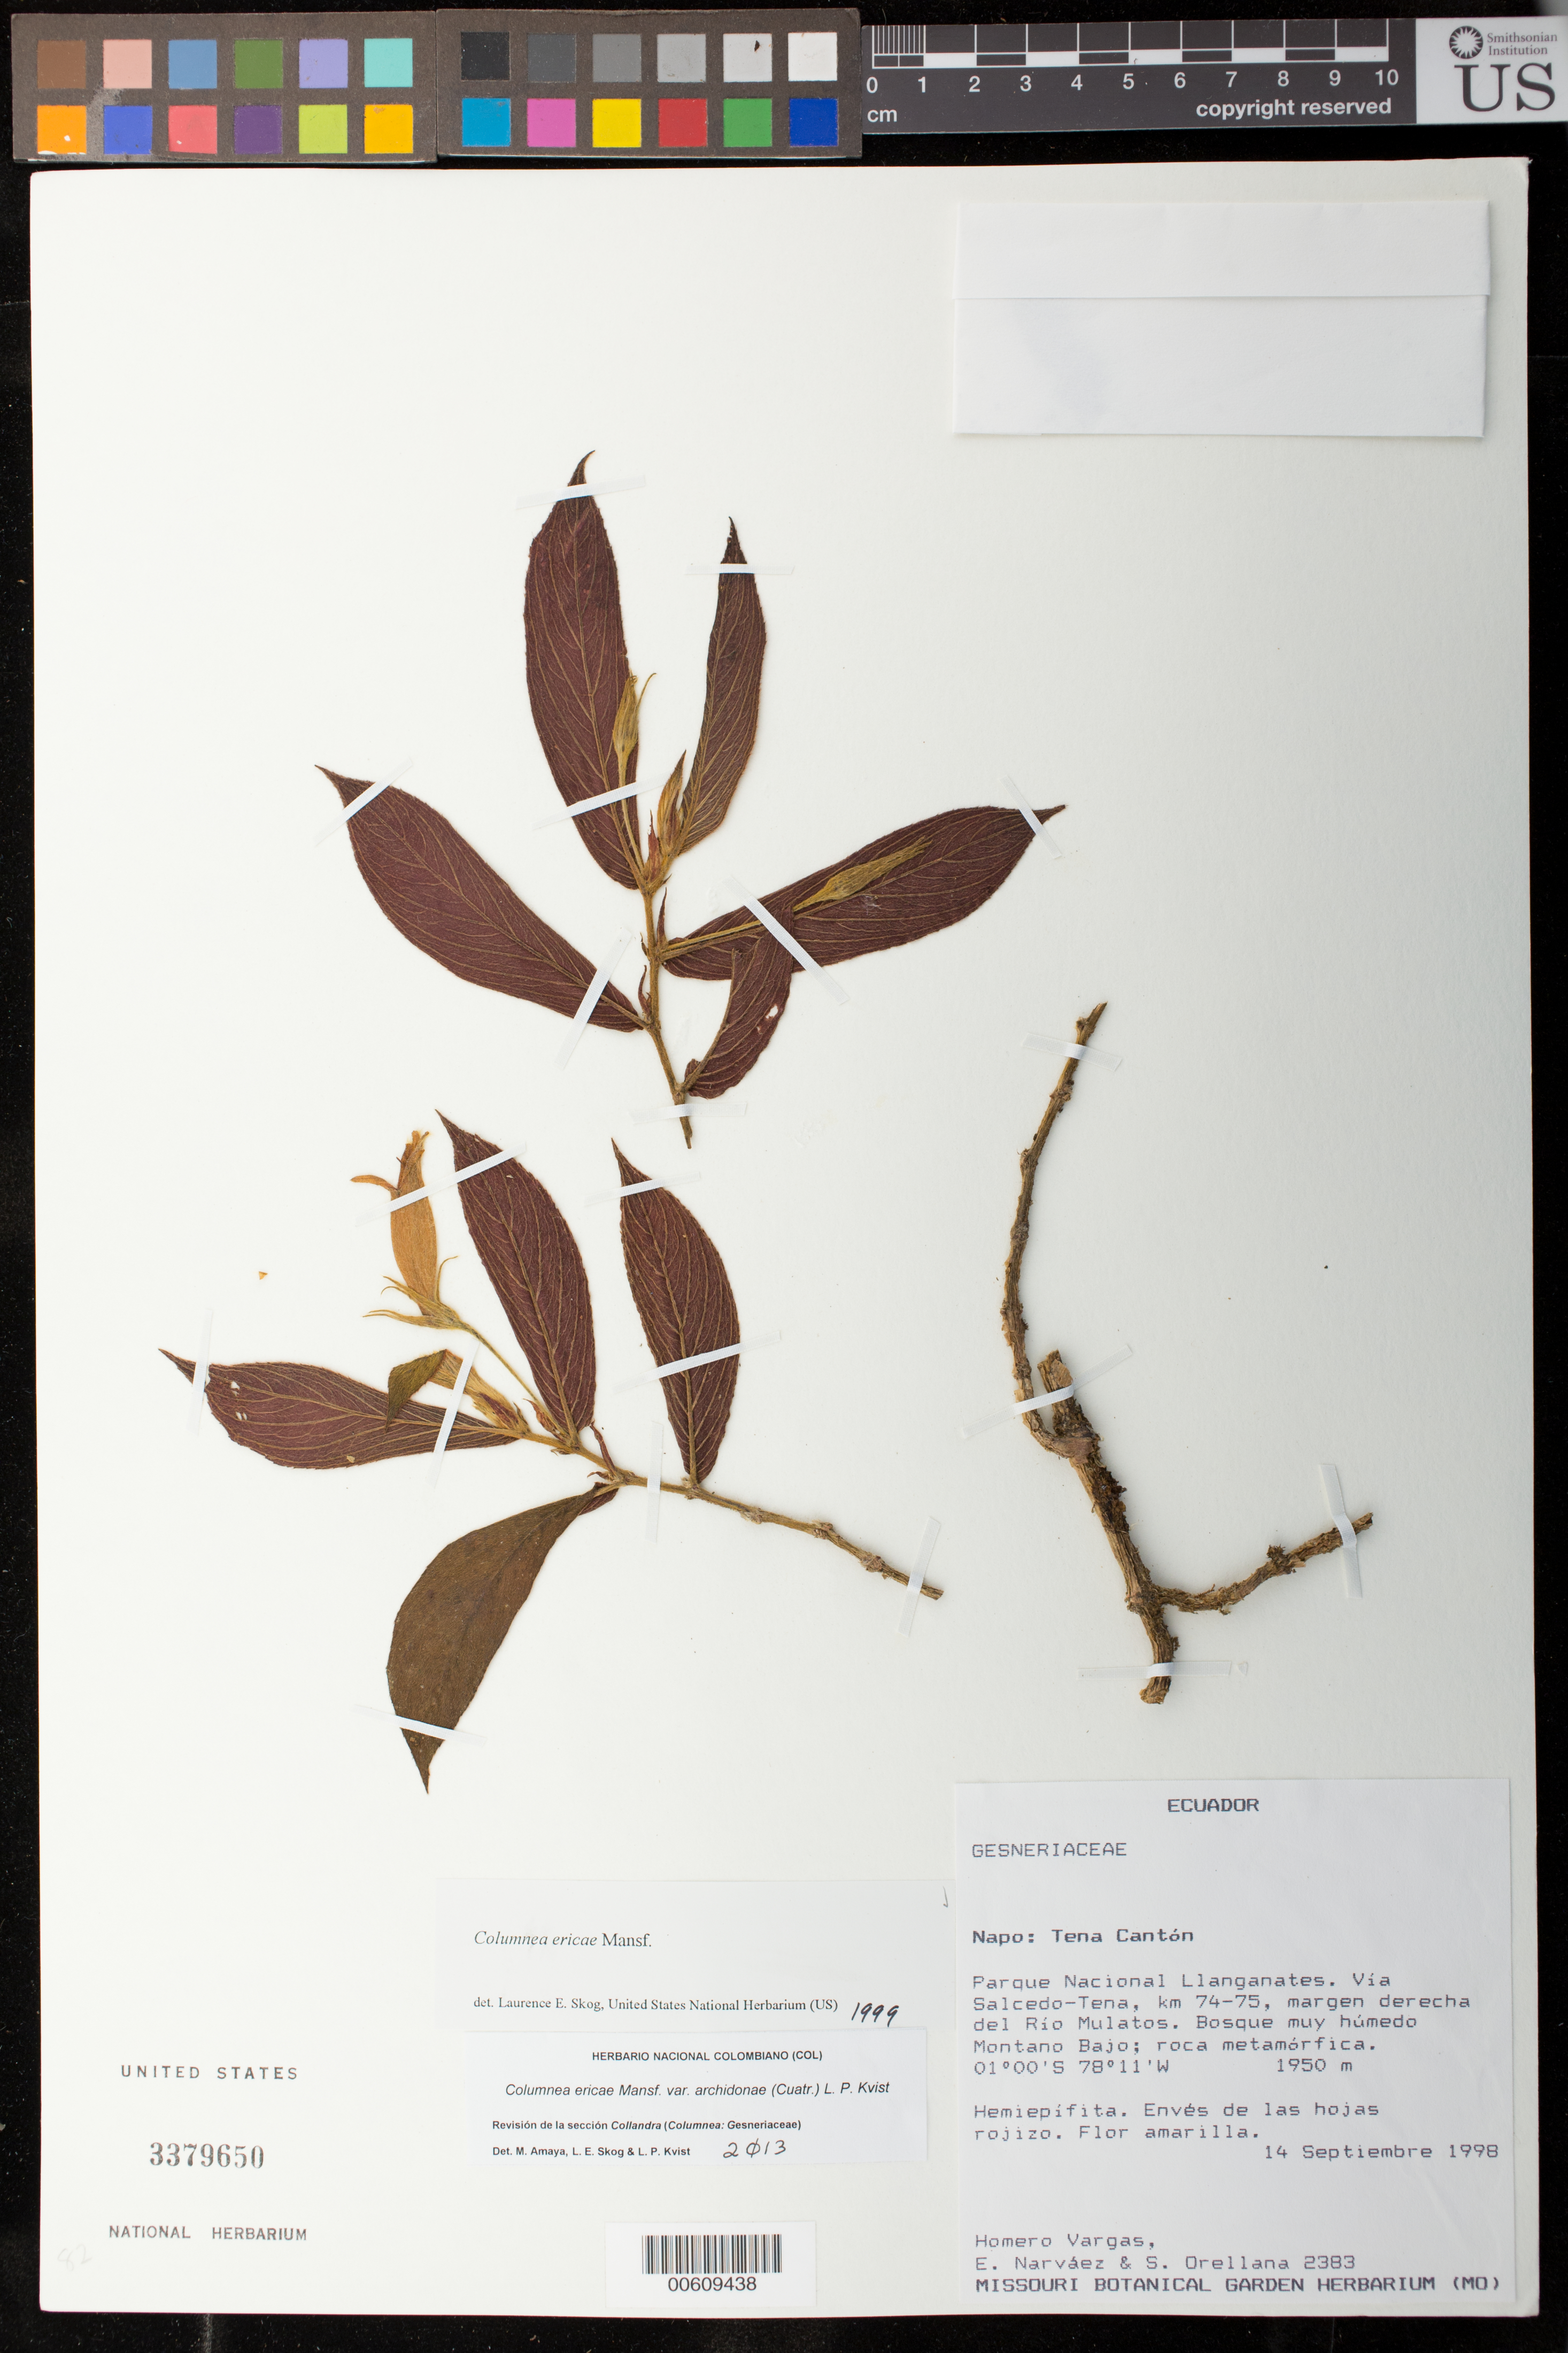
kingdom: Plantae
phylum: Tracheophyta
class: Magnoliopsida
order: Lamiales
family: Gesneriaceae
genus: Columnea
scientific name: Columnea ericae var. archidonae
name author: (Cuatrec.) L.P. Kvist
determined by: Amaya-Márquez, M.; Skog, Laurence E.; Kvist, L. P.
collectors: H. Vargas, E. Narváez & S. Orellana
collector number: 2383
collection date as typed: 14 Sep 1998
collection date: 1998-09-14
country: Ecuador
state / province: Napo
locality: Tena Cantón; Parque Nacional Llanganates, Vía Salcedo-Tena, km 74-75, margen derecha del Río Mulatos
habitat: Bosque muy húmedo montano bajo; roca metamórfica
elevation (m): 1950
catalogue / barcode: US 3379650